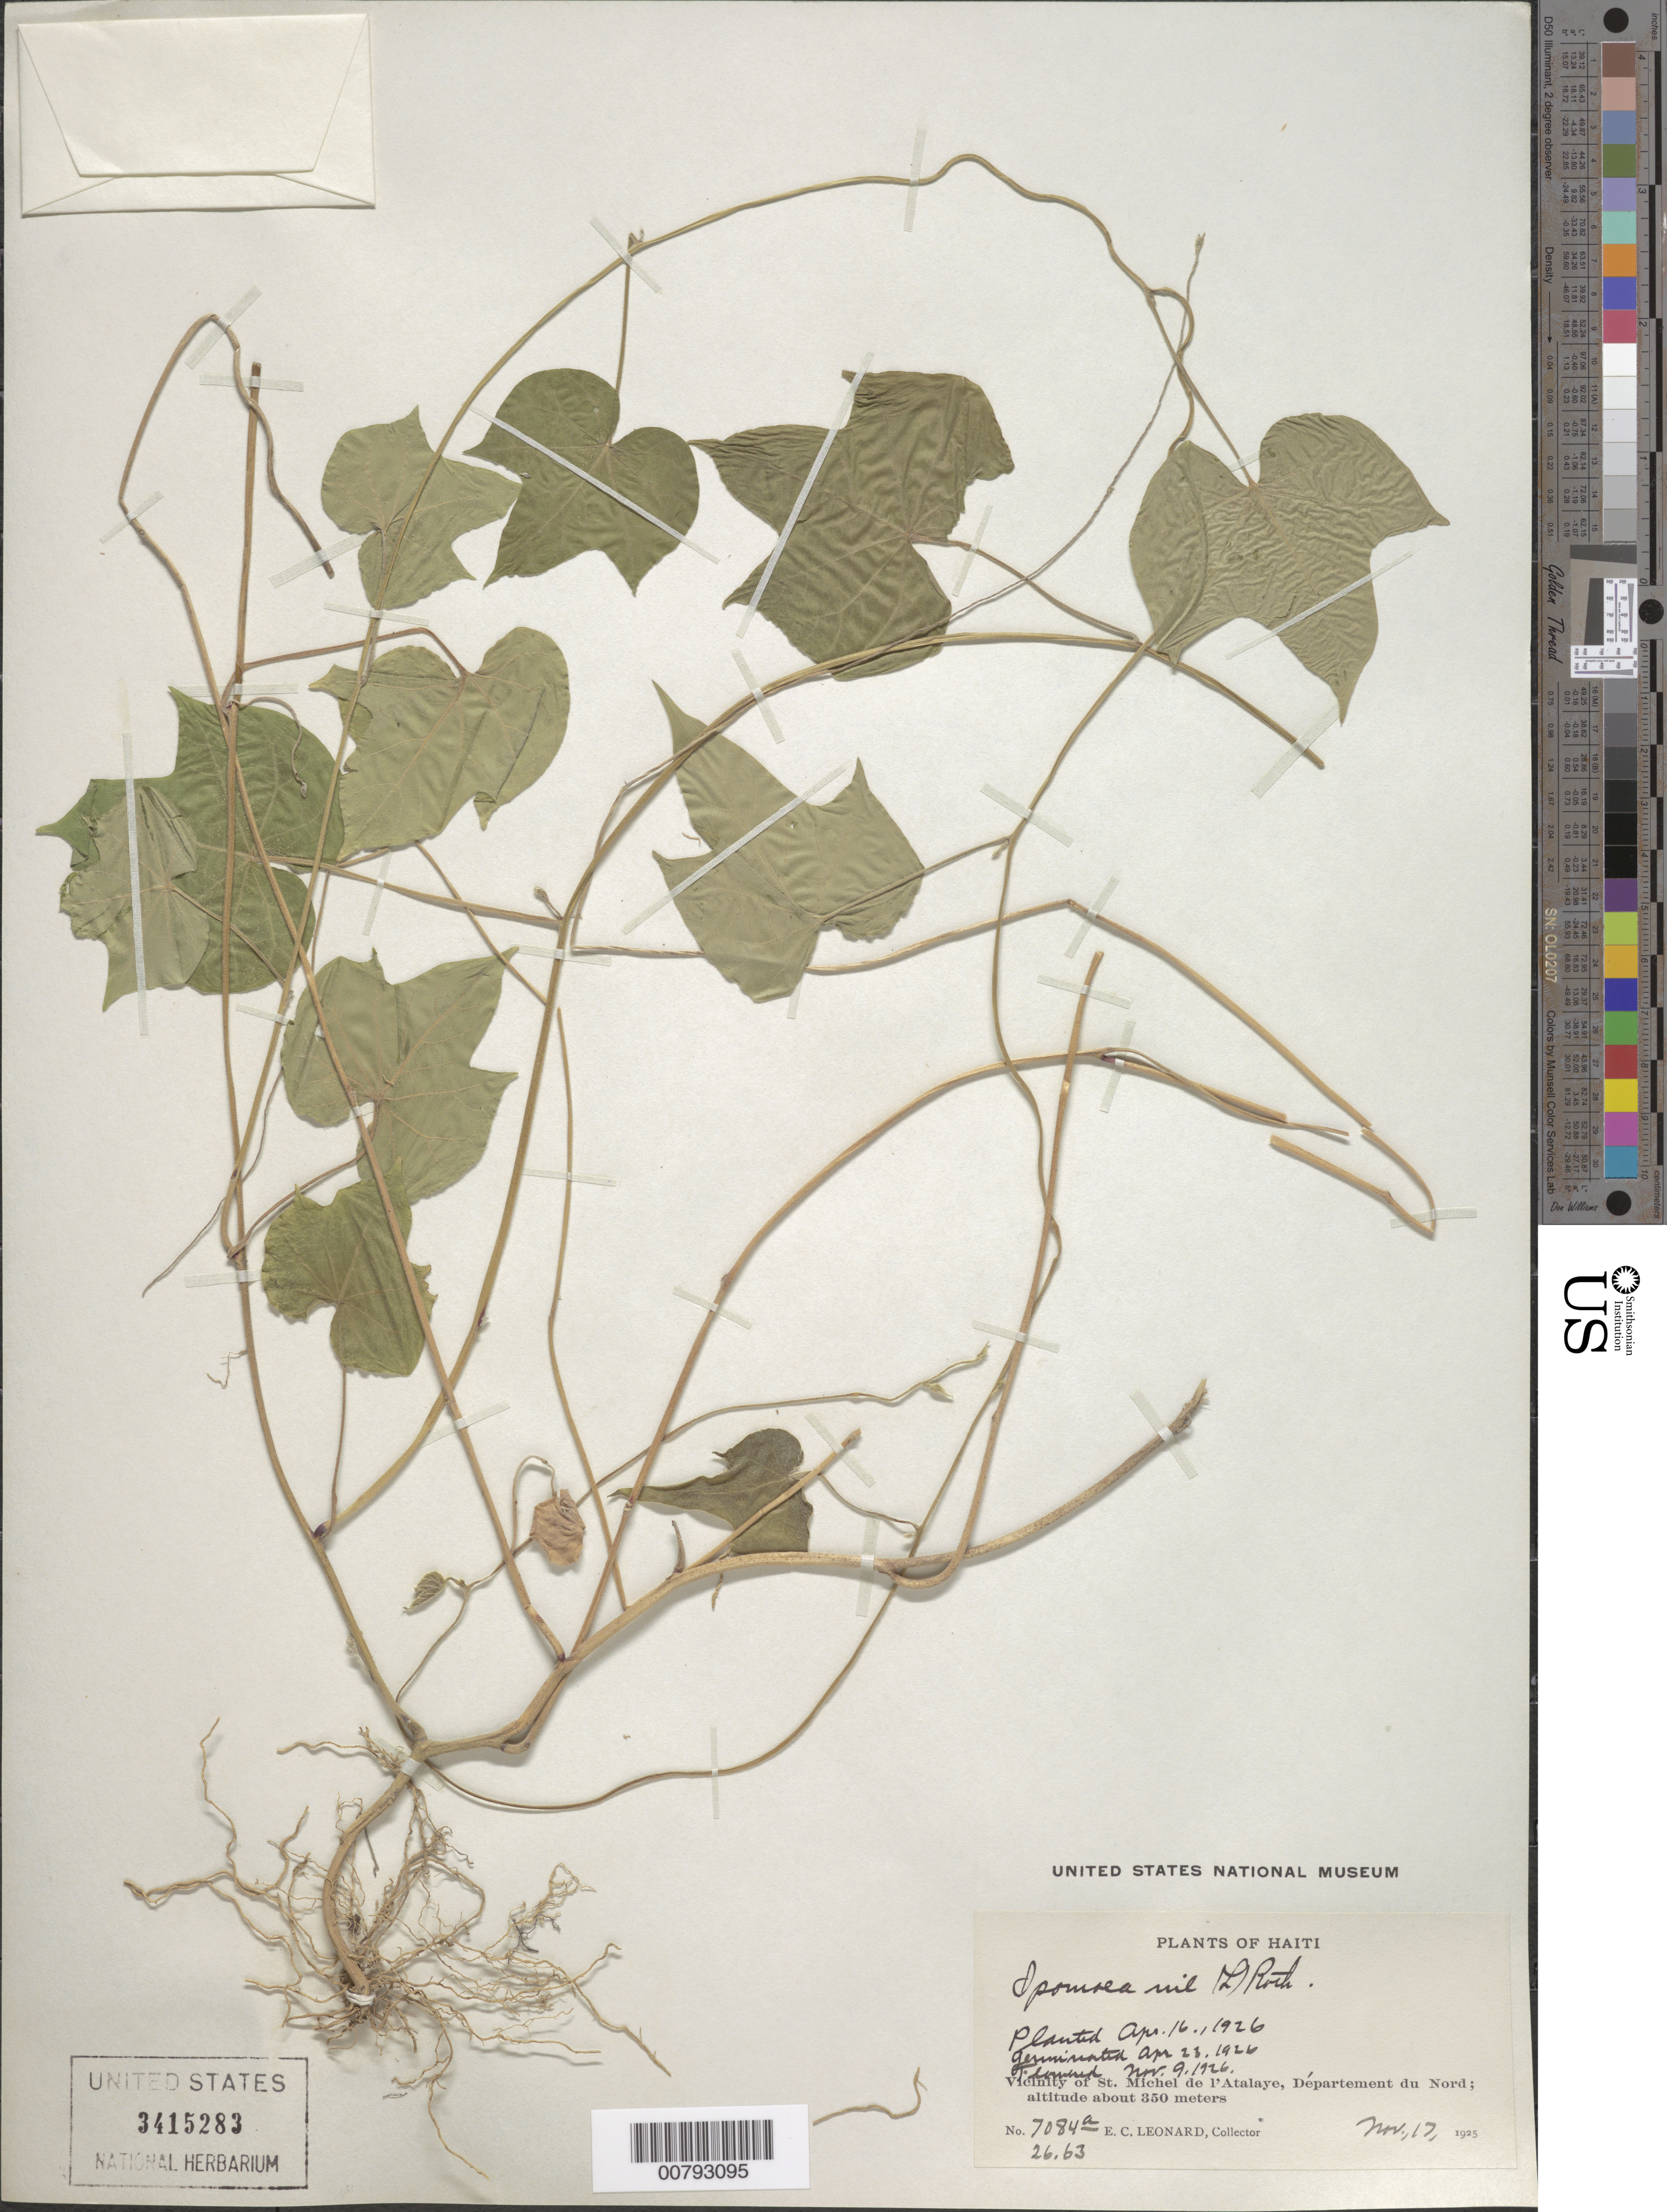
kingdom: Plantae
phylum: Tracheophyta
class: Magnoliopsida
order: Solanales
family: Convolvulaceae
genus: Ipomoea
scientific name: Ipomoea nil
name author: (L.) Roth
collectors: E. C. Leonard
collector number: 7084a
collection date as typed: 17 Nov 1925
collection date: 1925-11-17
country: Haiti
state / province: Nord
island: Hispaniola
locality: Vicinity of St. Michel de l'Atalaye.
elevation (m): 350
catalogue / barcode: US 3415283